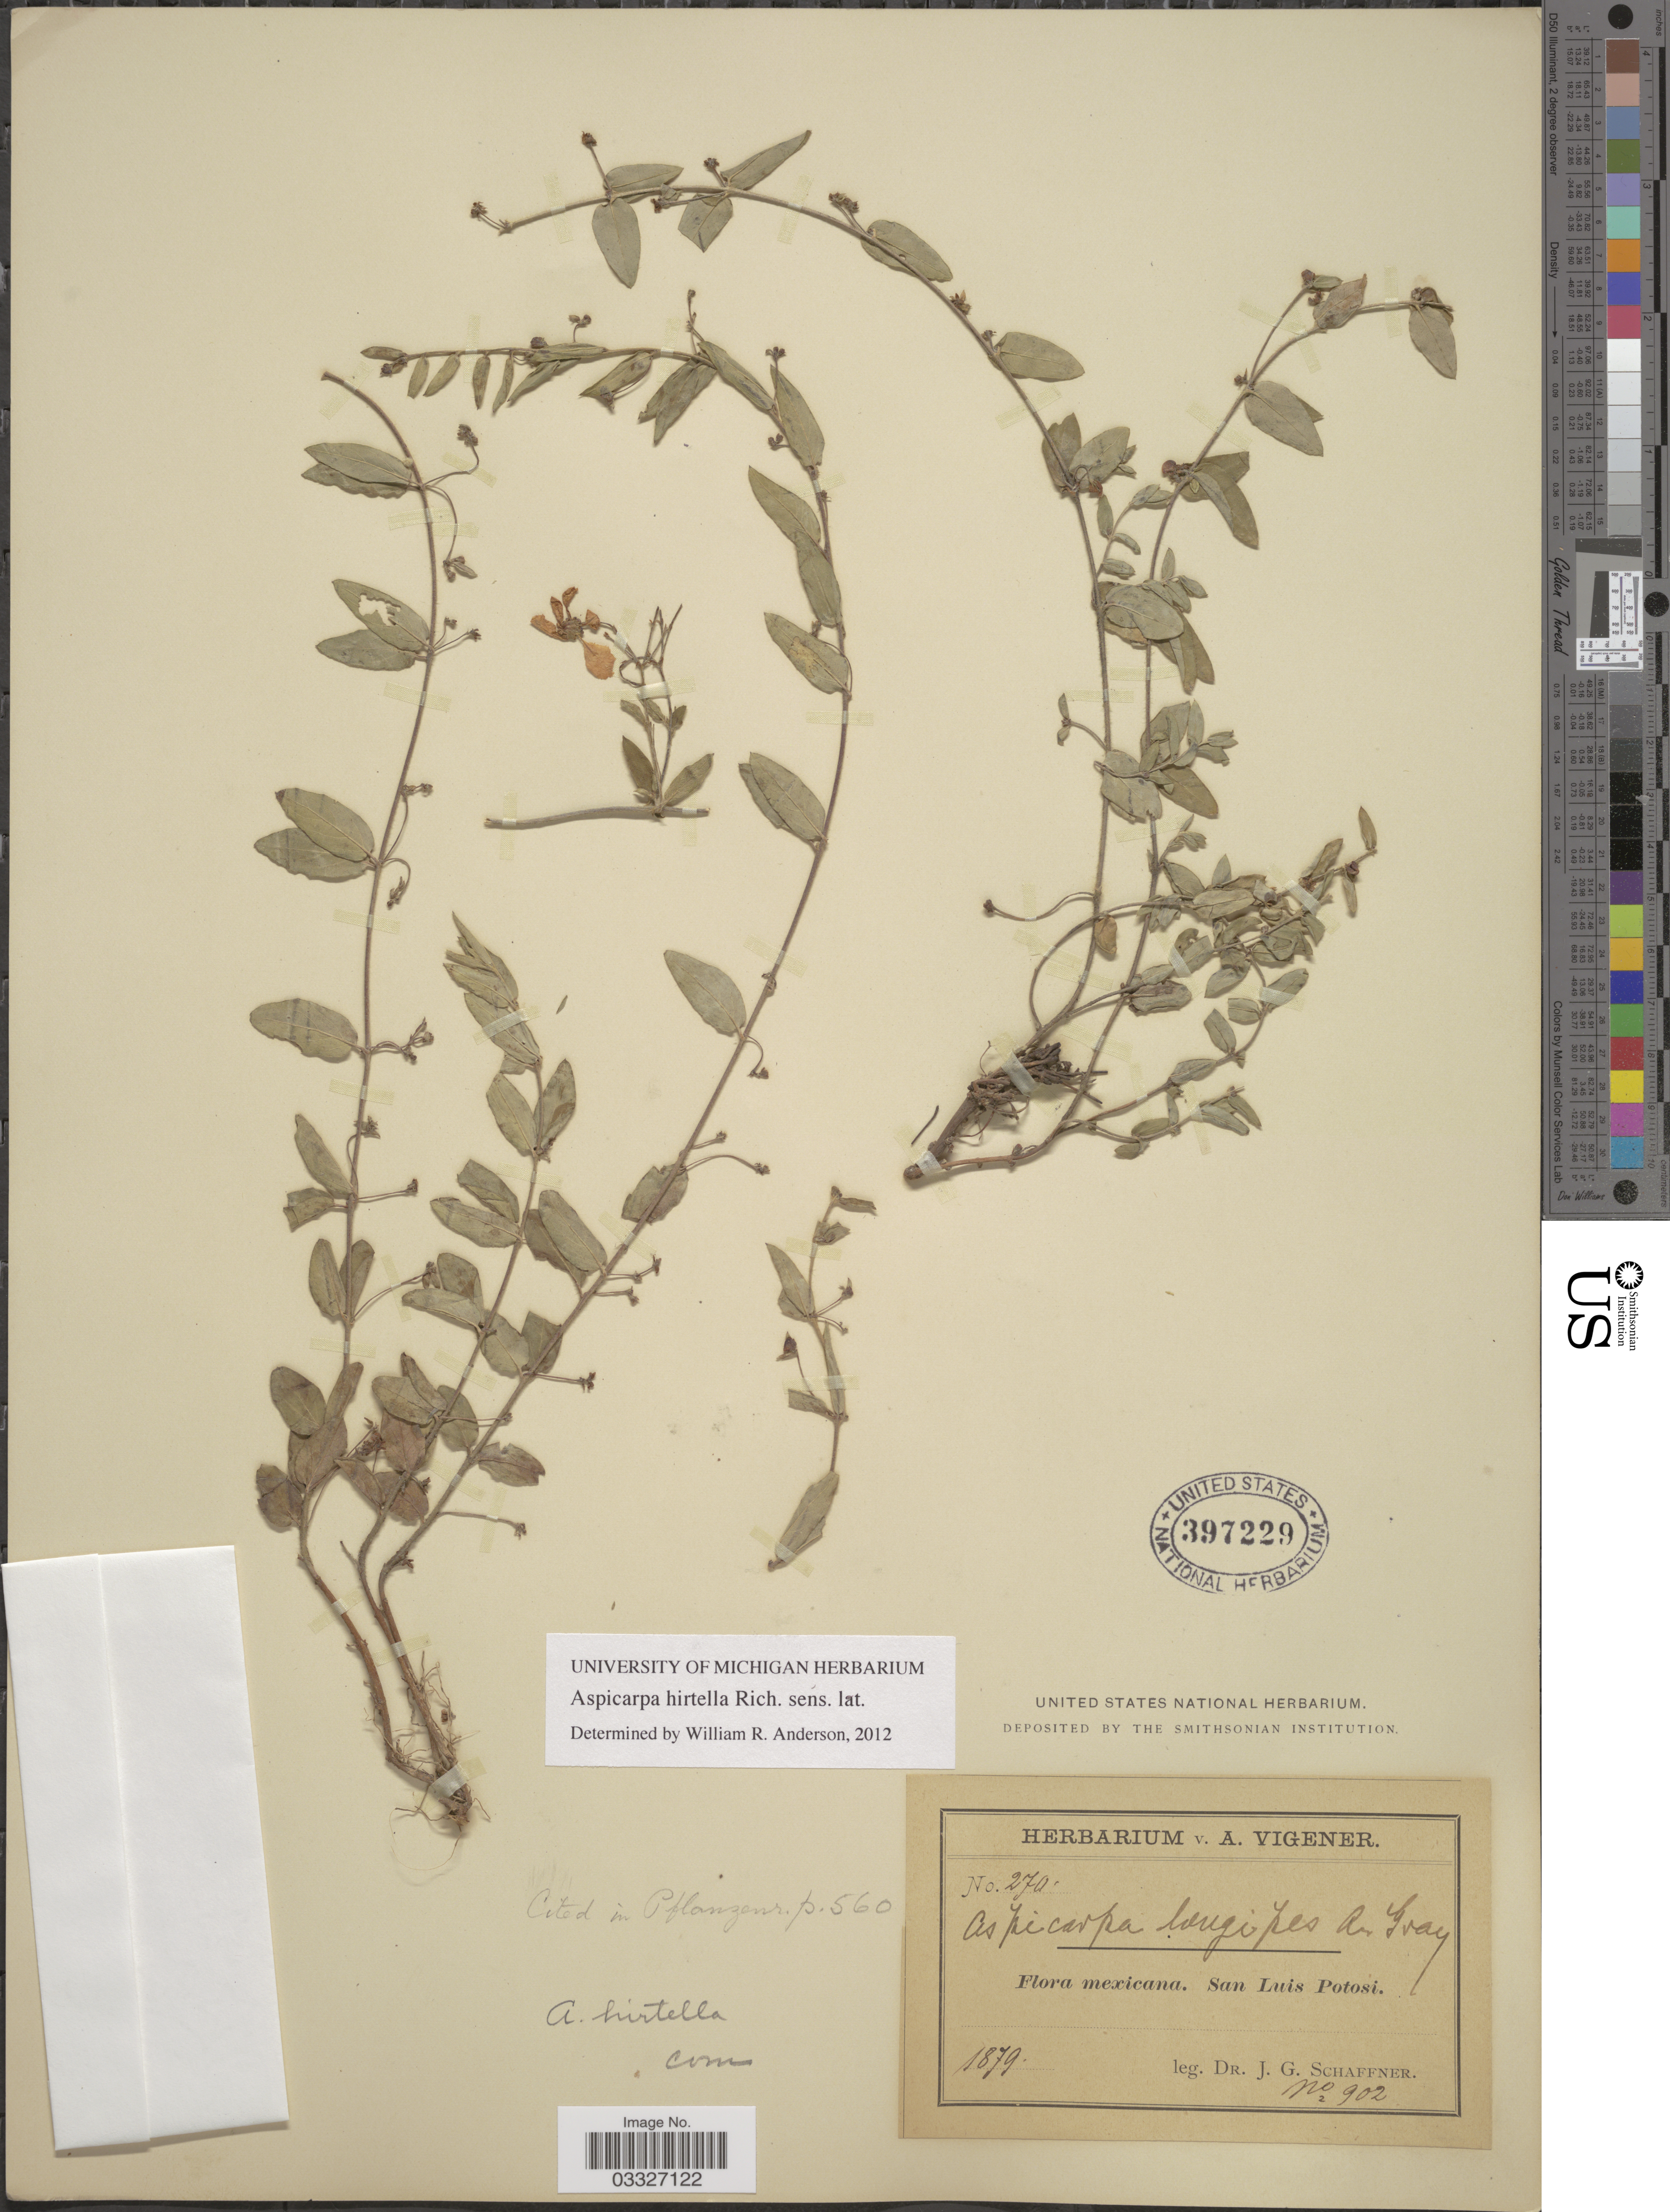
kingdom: Plantae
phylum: Tracheophyta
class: Magnoliopsida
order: Malpighiales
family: Malpighiaceae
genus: Aspicarpa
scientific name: Aspicarpa hirtella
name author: Rich.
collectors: J. G. Schaffner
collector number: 270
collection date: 1879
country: Mexico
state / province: San Luis Potosí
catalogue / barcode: US 397229